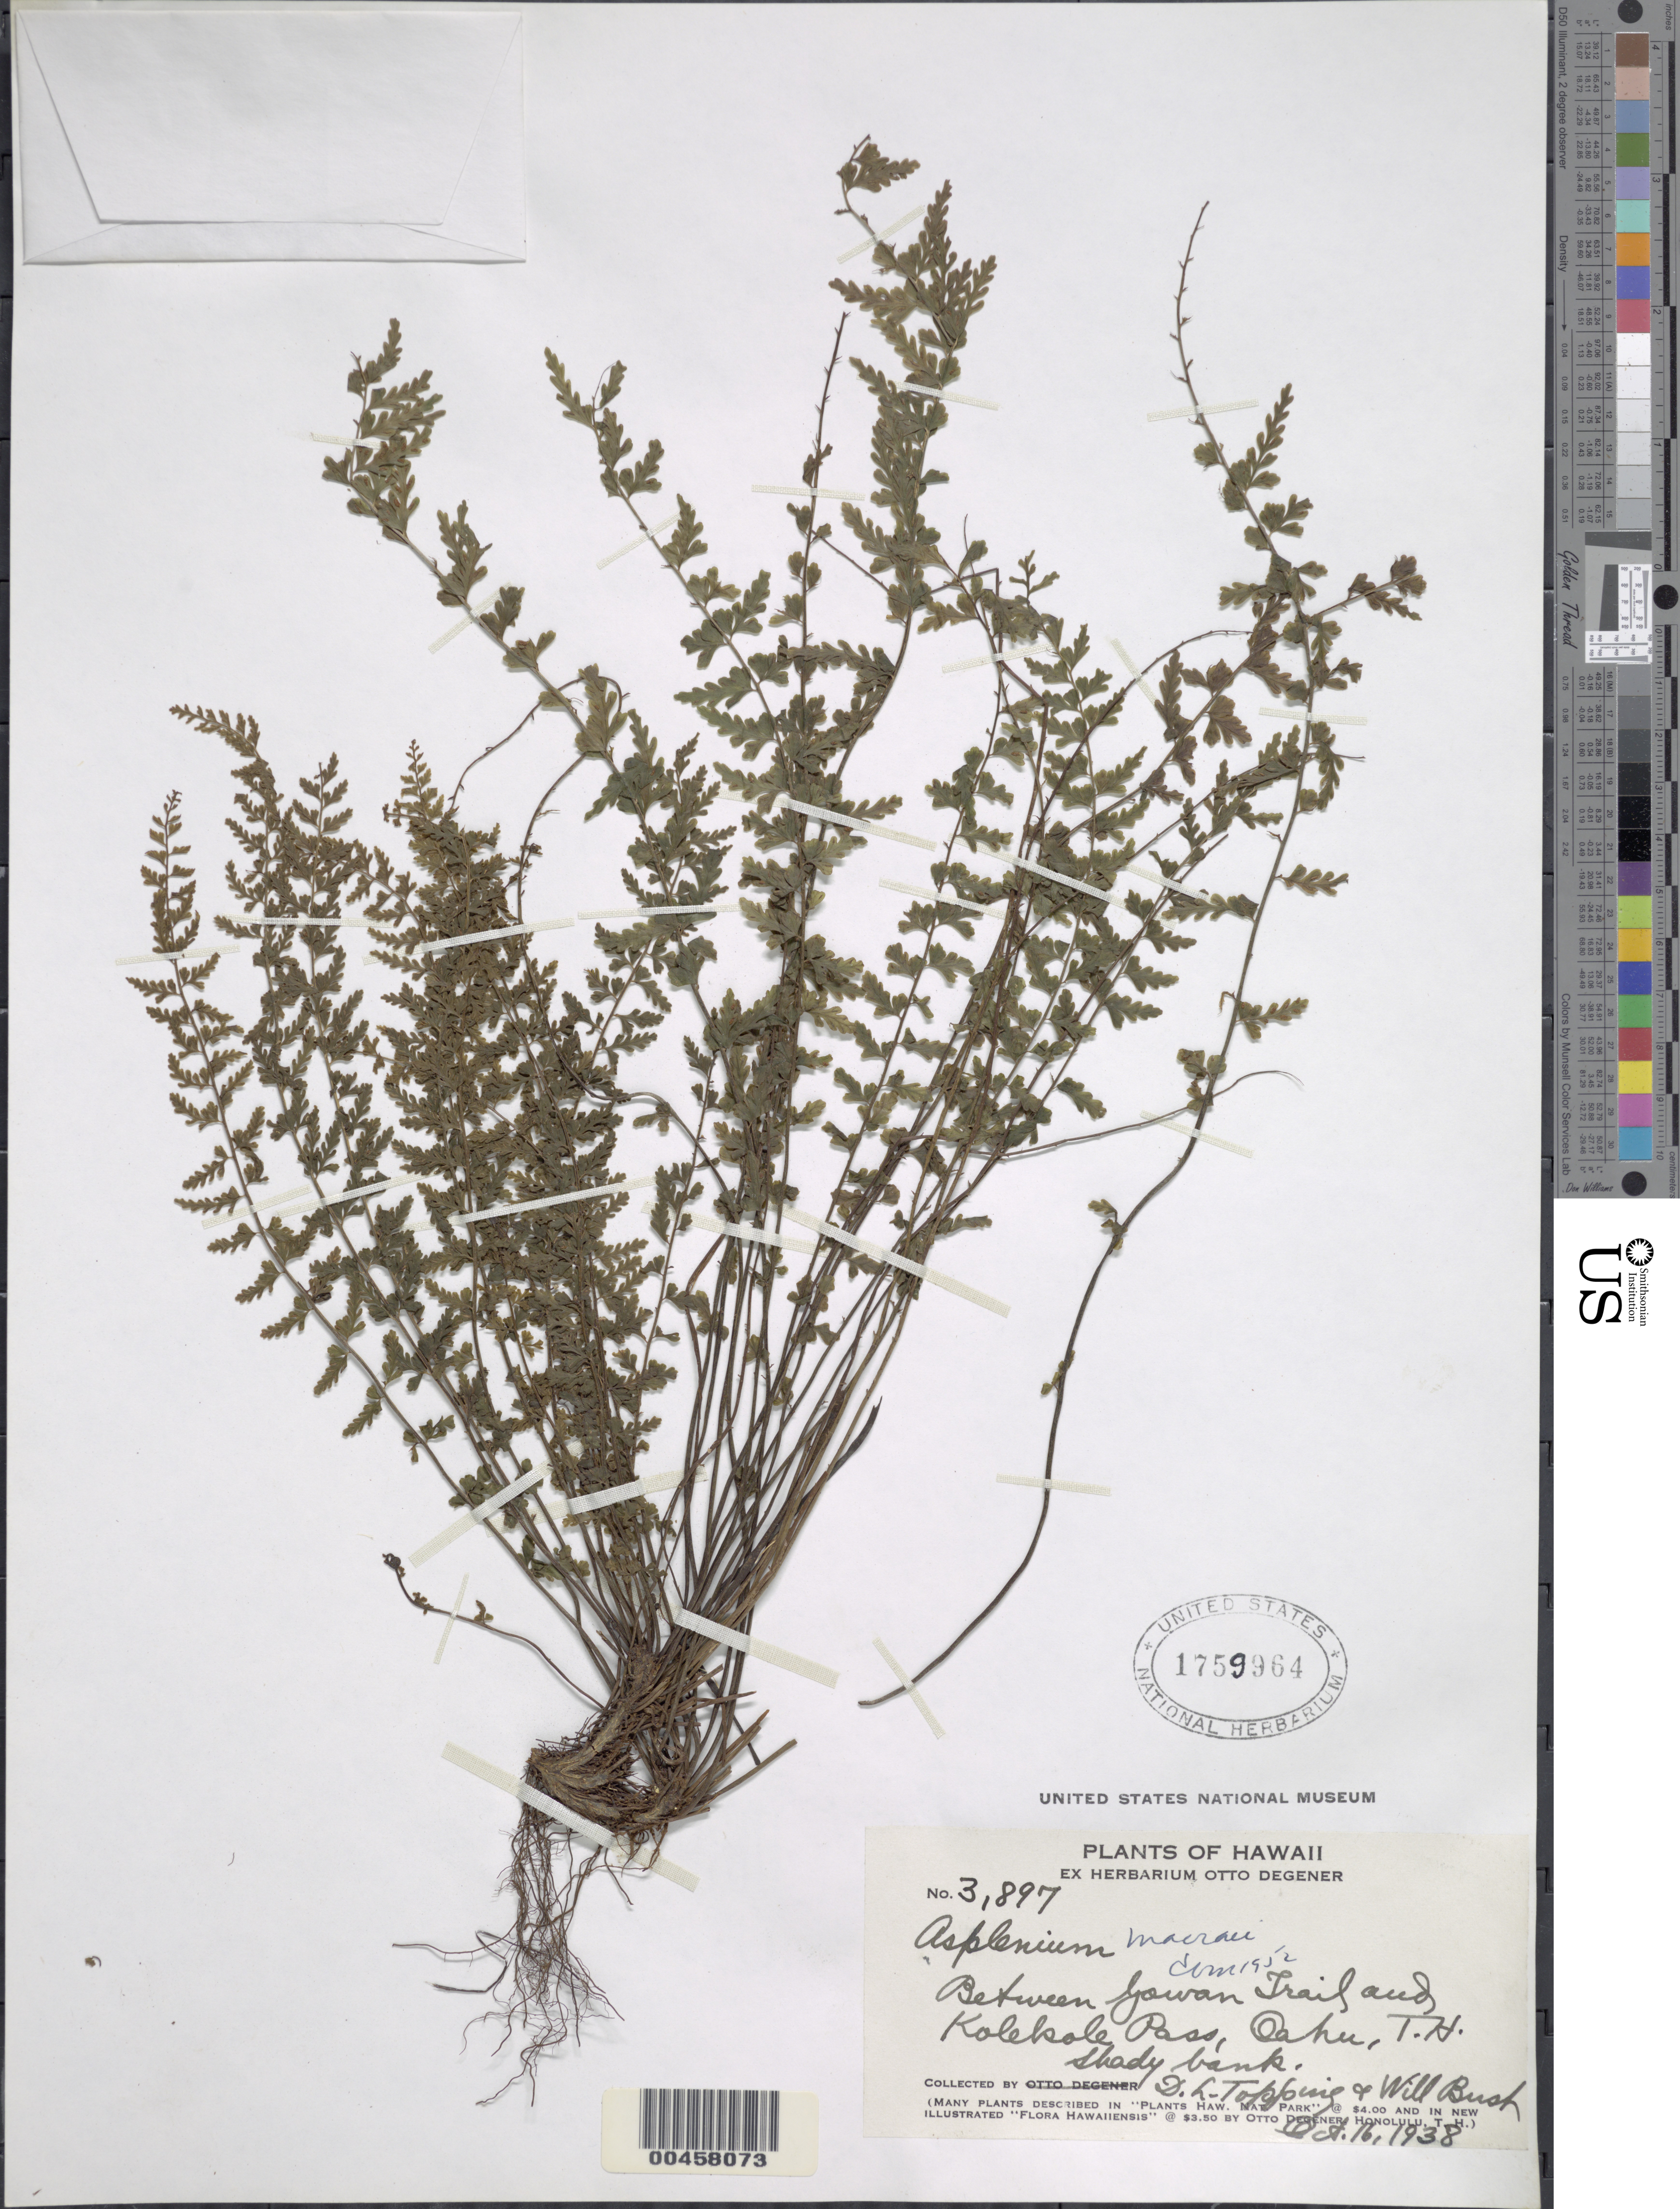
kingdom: Plantae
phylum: Tracheophyta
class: Polypodiopsida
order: Polypodiales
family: Aspleniaceae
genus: Asplenium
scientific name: Asplenium macraei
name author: Hook. & Grev.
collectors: D. L. Topping & W. Bush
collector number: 3897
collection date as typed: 16 Oct 1938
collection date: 1938-10-16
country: United States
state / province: Hawaii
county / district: Honolulu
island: Oahu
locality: Between Gowan Trail and Kolekole Pass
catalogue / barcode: US 1759964